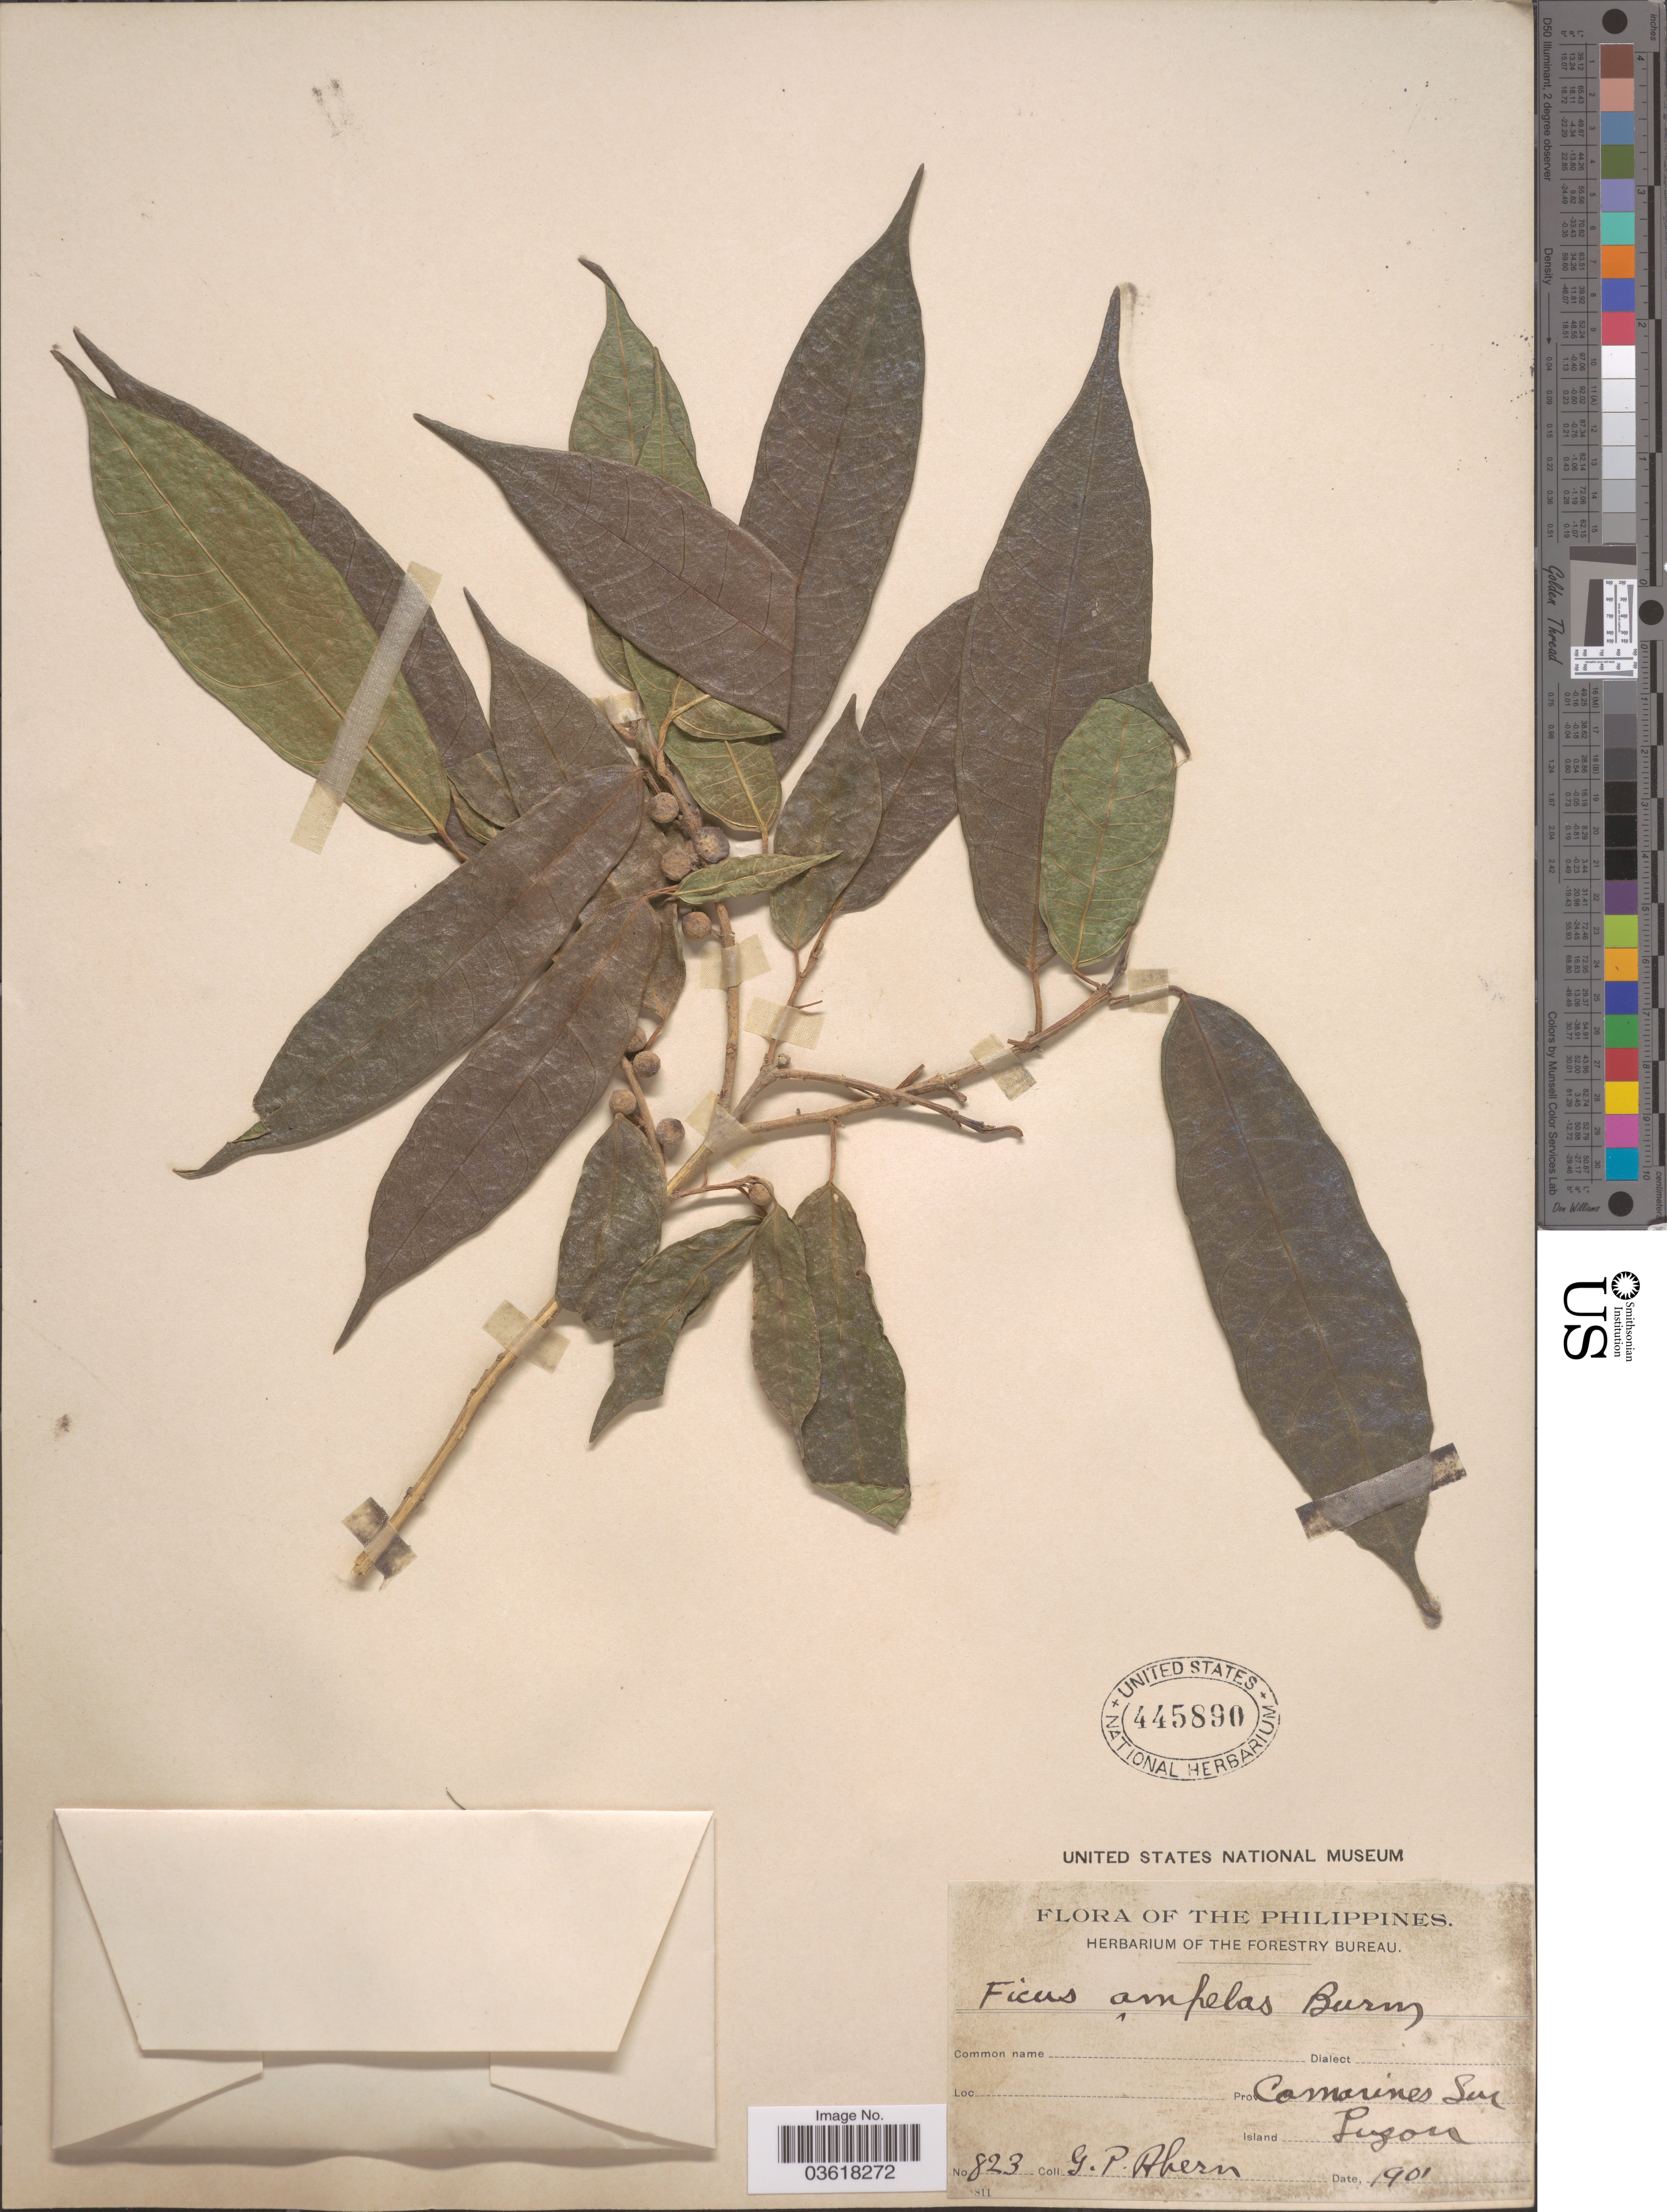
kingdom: Plantae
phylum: Tracheophyta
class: Magnoliopsida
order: Rosales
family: Moraceae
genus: Ficus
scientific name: Ficus ampelos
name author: Burm. f.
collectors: G. Ahern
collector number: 823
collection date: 1901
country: Philippines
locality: Prov. Camarines Sur. Island Luzon.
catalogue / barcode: US 445890